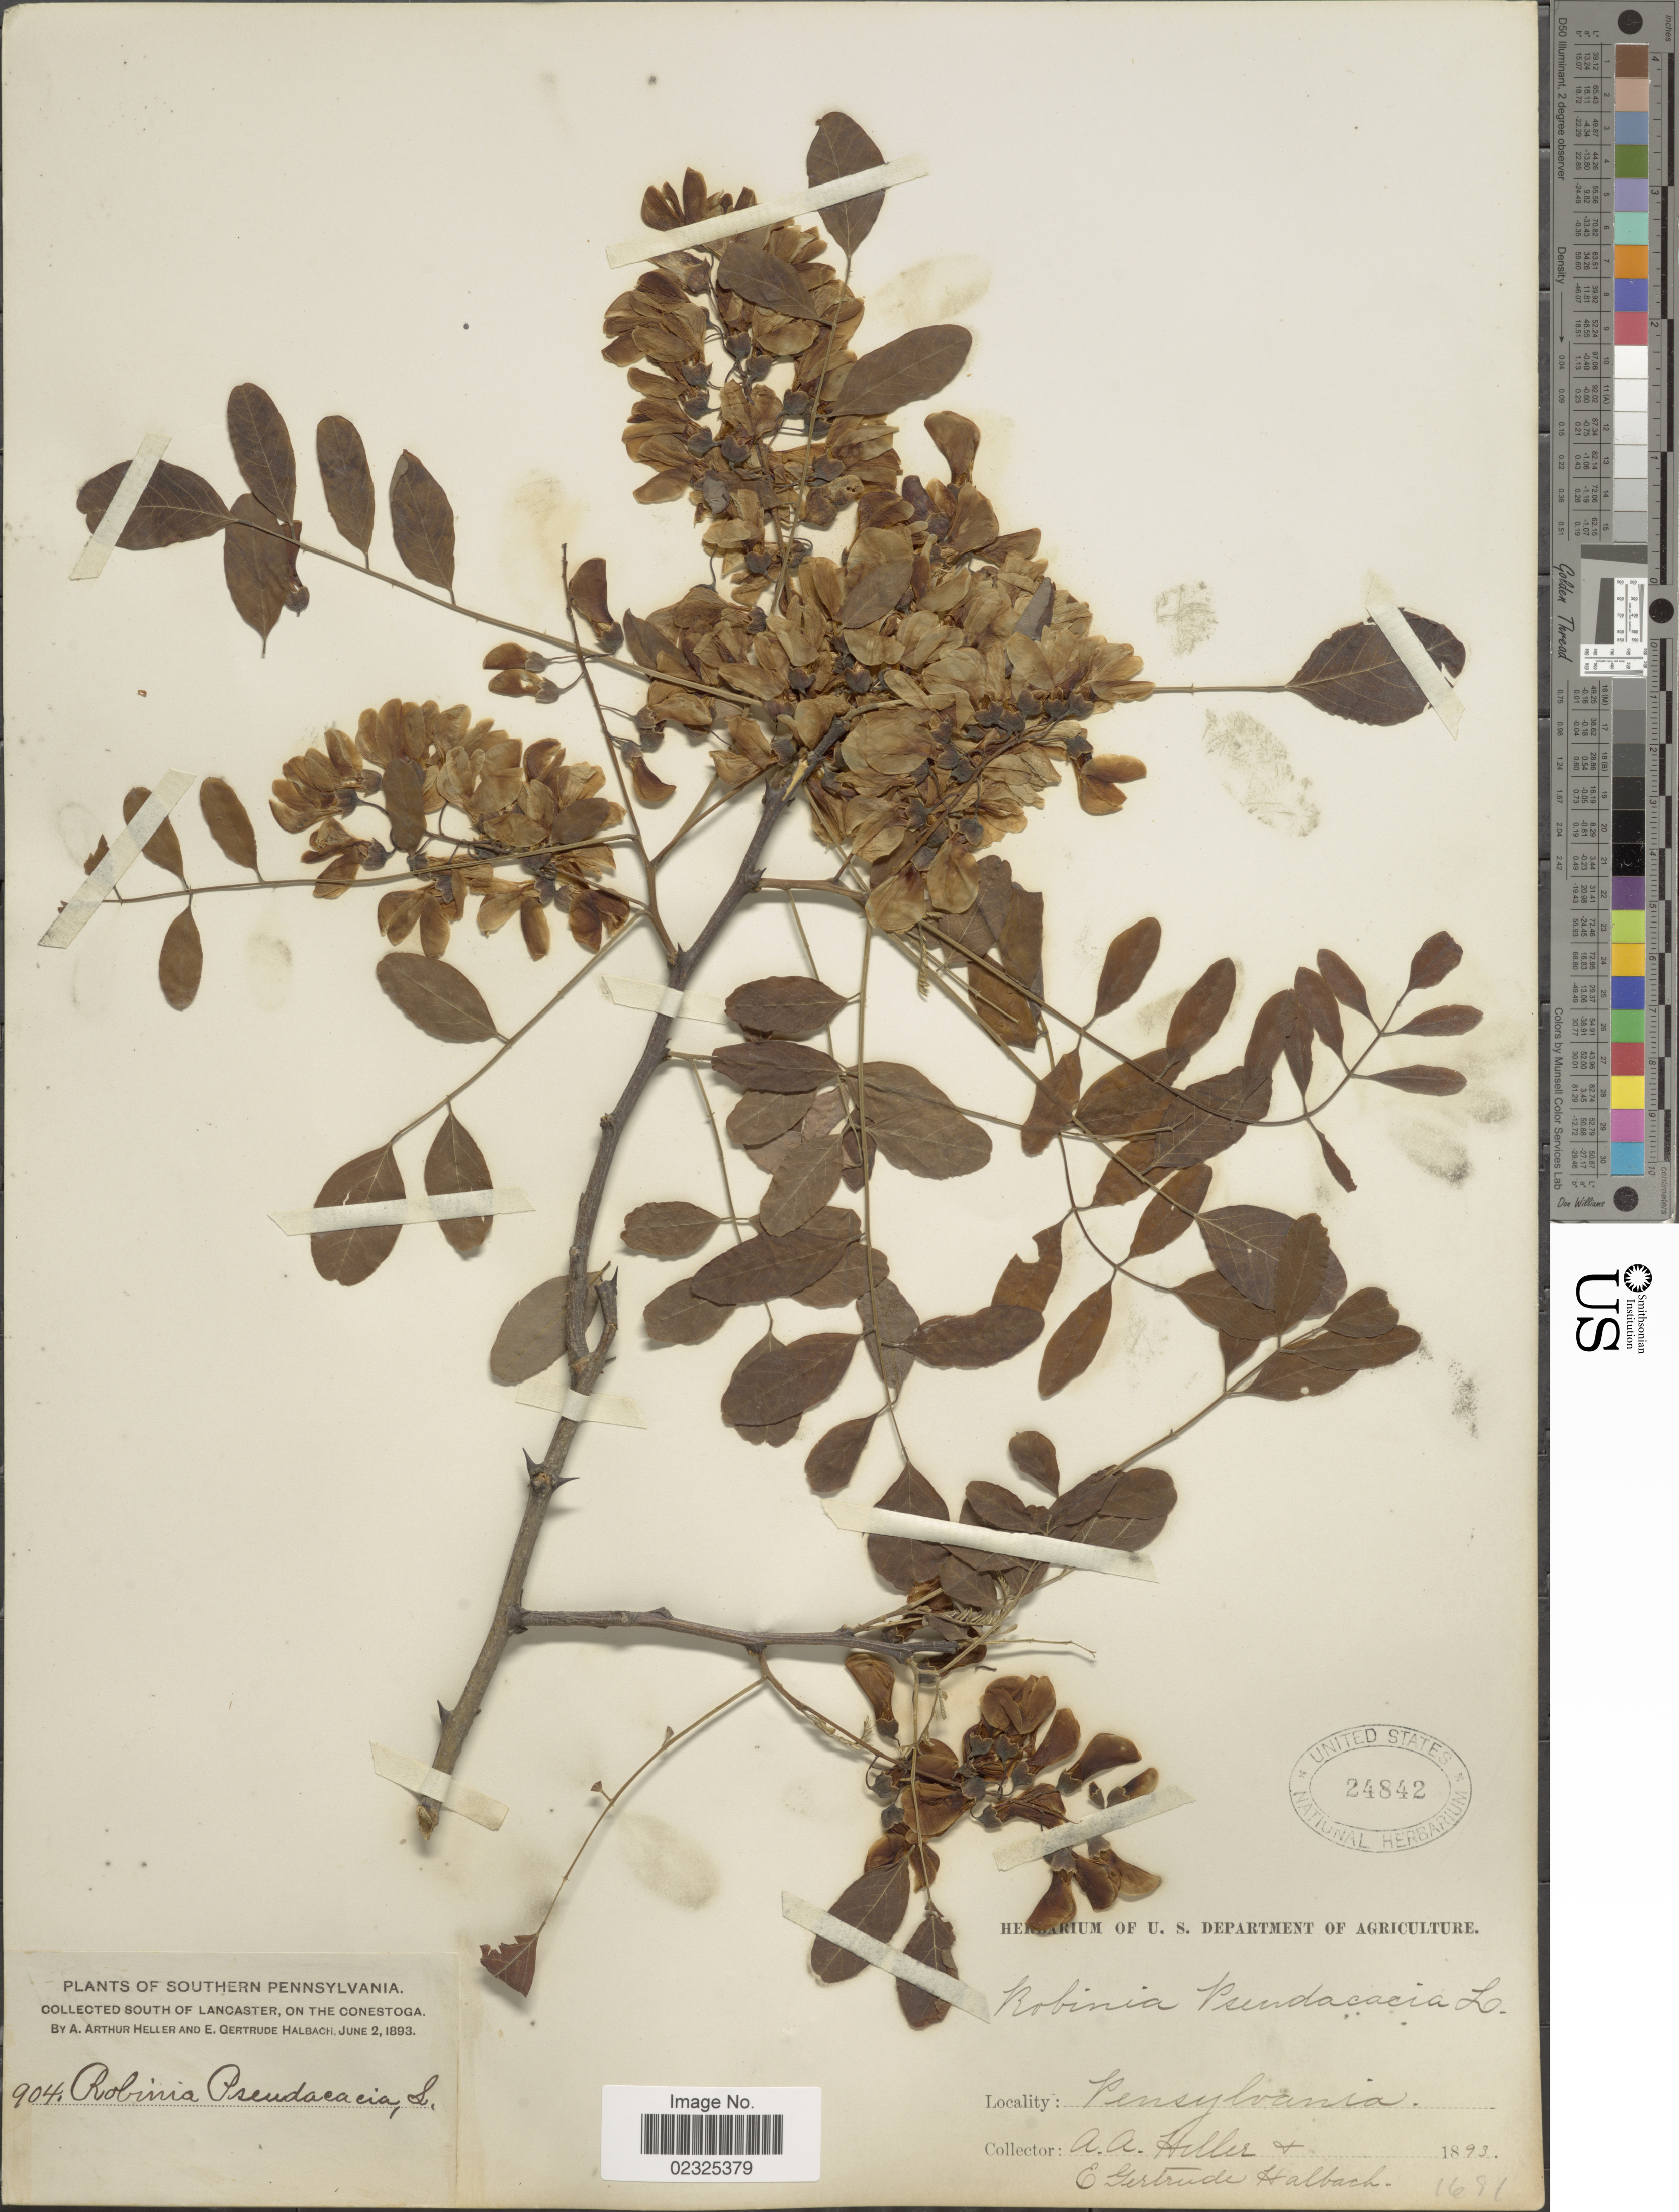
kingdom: Plantae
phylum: Tracheophyta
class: Magnoliopsida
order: Fabales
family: Fabaceae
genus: Robinia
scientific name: Robinia pseudoacacia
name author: L.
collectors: A. A. Heller & E. G. Halbach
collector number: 904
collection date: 1893-06-02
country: United States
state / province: Pennsylvania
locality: Southern Pennsylvania, south of Lancaster, on the Conestoga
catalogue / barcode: US 24842